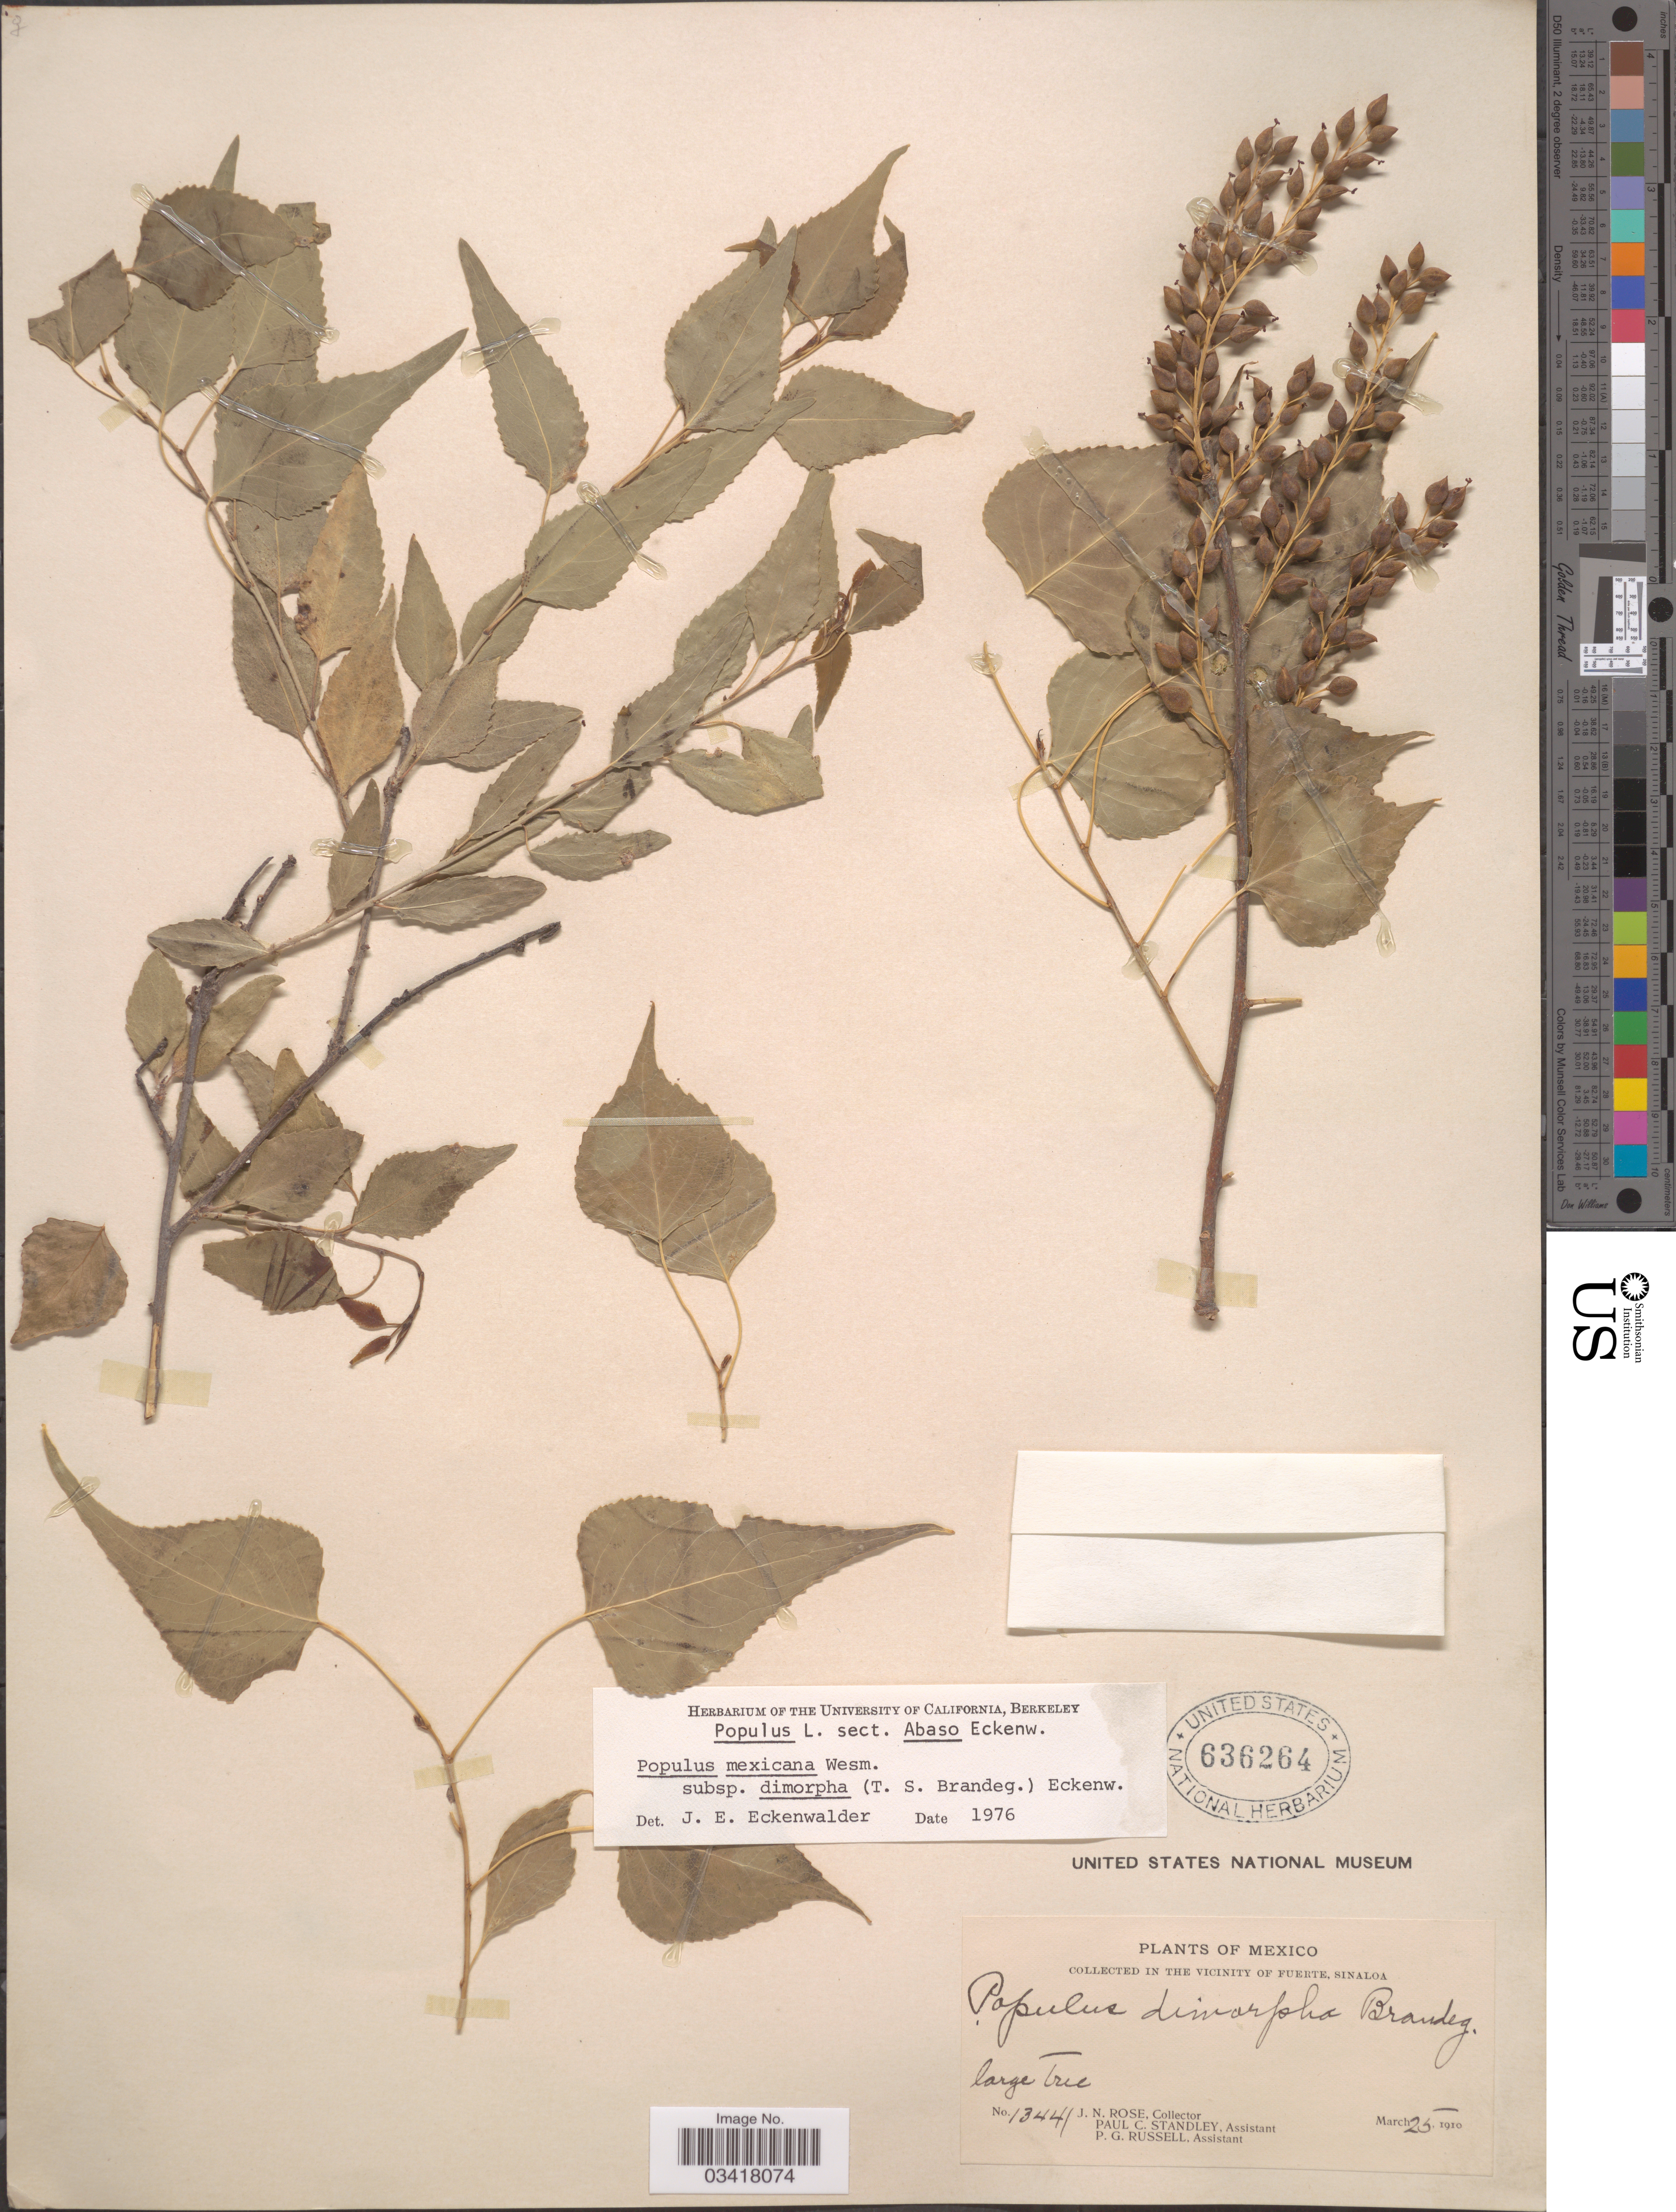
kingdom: Plantae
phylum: Tracheophyta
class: Magnoliopsida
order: Malpighiales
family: Salicaceae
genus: Populus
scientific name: Populus mexicana subsp. dimorpha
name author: (Brandegee) Eckenw.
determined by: Eckenwalder, James E.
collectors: J. N. Rose, P. C. Standley & P. G. Russell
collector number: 13441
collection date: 1910-03-25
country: Mexico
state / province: Sinaloa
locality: In the vicinity of Fuerte.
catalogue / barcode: US 636264